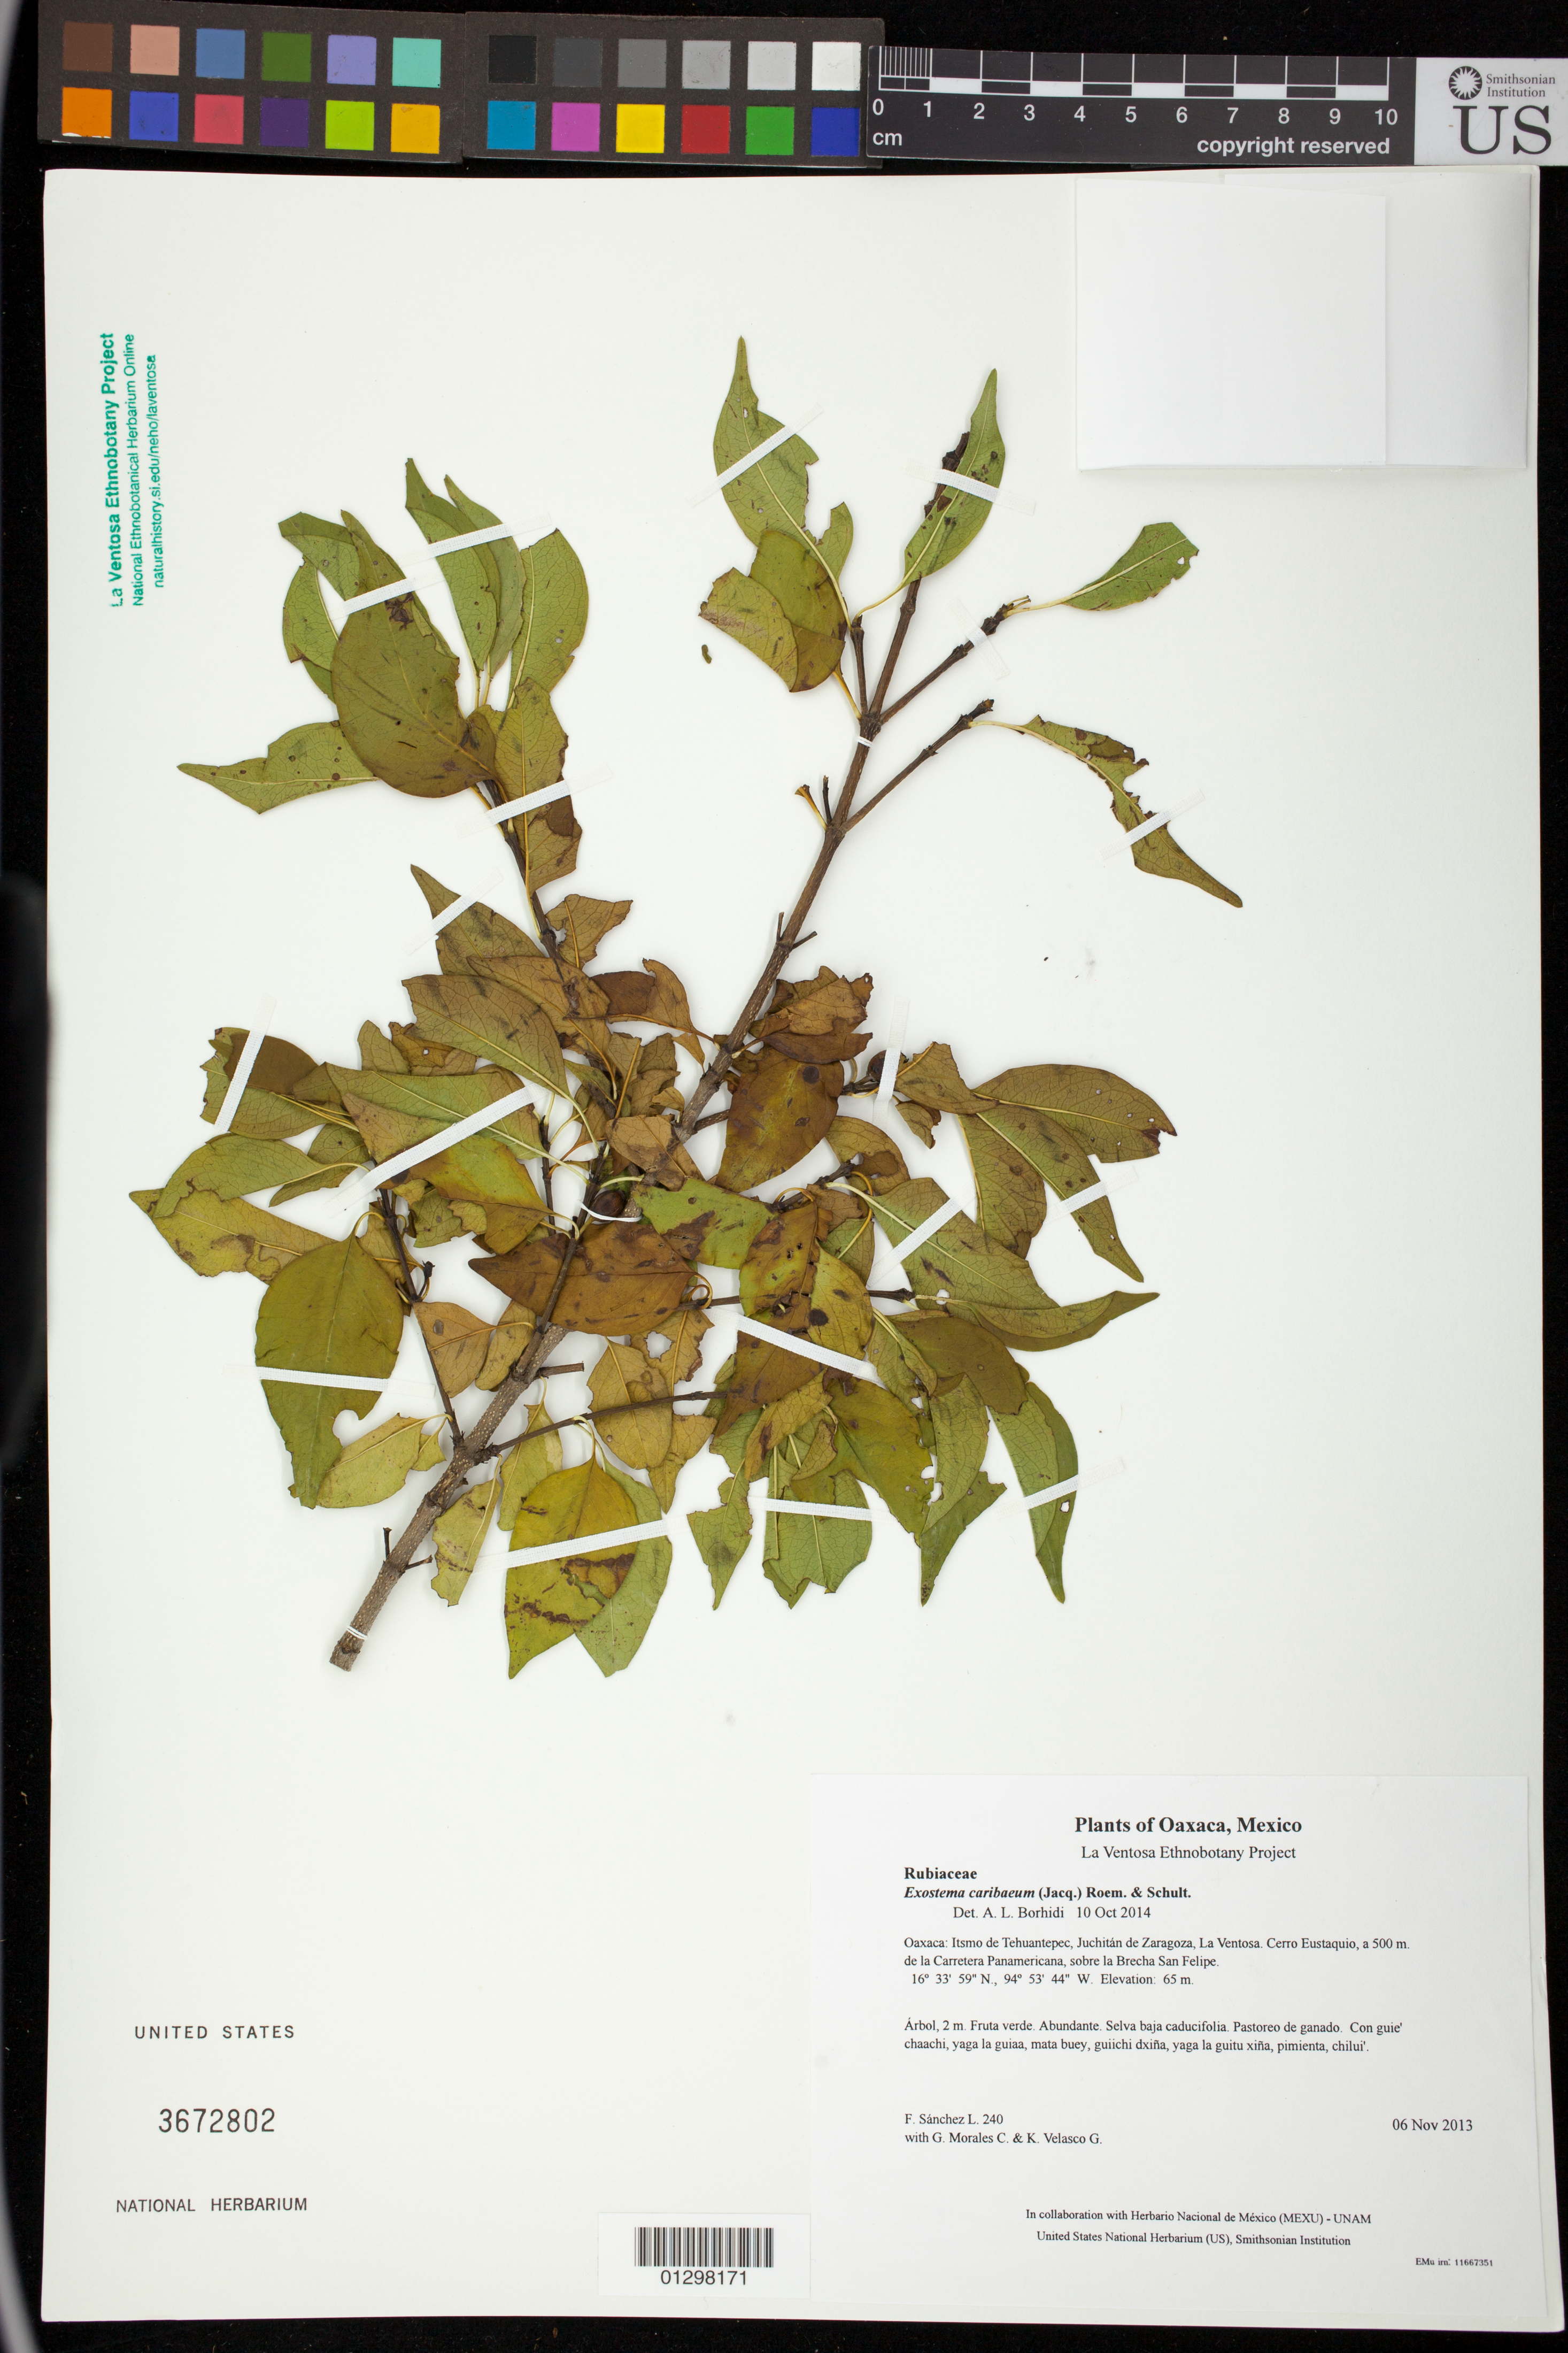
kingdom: Plantae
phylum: Tracheophyta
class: Magnoliopsida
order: Gentianales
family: Rubiaceae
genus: Exostema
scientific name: Exostema caribaeum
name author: (Jacq.) Roem. & Schult.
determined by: Borhidi, Attila L.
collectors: F. Sánchez L., G. Morales C. & K. Velasco G.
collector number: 240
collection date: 2013-11-06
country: Mexico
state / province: Oaxaca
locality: Itsmo de Tehuantepec, Juchitán de Zaragoza, La Ventosa. Cerro Eustaquio, a 500 m. de la Carretera Panamericana, sobre la Brecha San Felipe.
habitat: Selva baja caducifolia. Pastoreo de ganado.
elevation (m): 65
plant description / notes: JEBOT, MEXU, SERO, US; Yaga. 2 m. Cuaananaxhi naga'. Stale.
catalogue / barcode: US 3672802